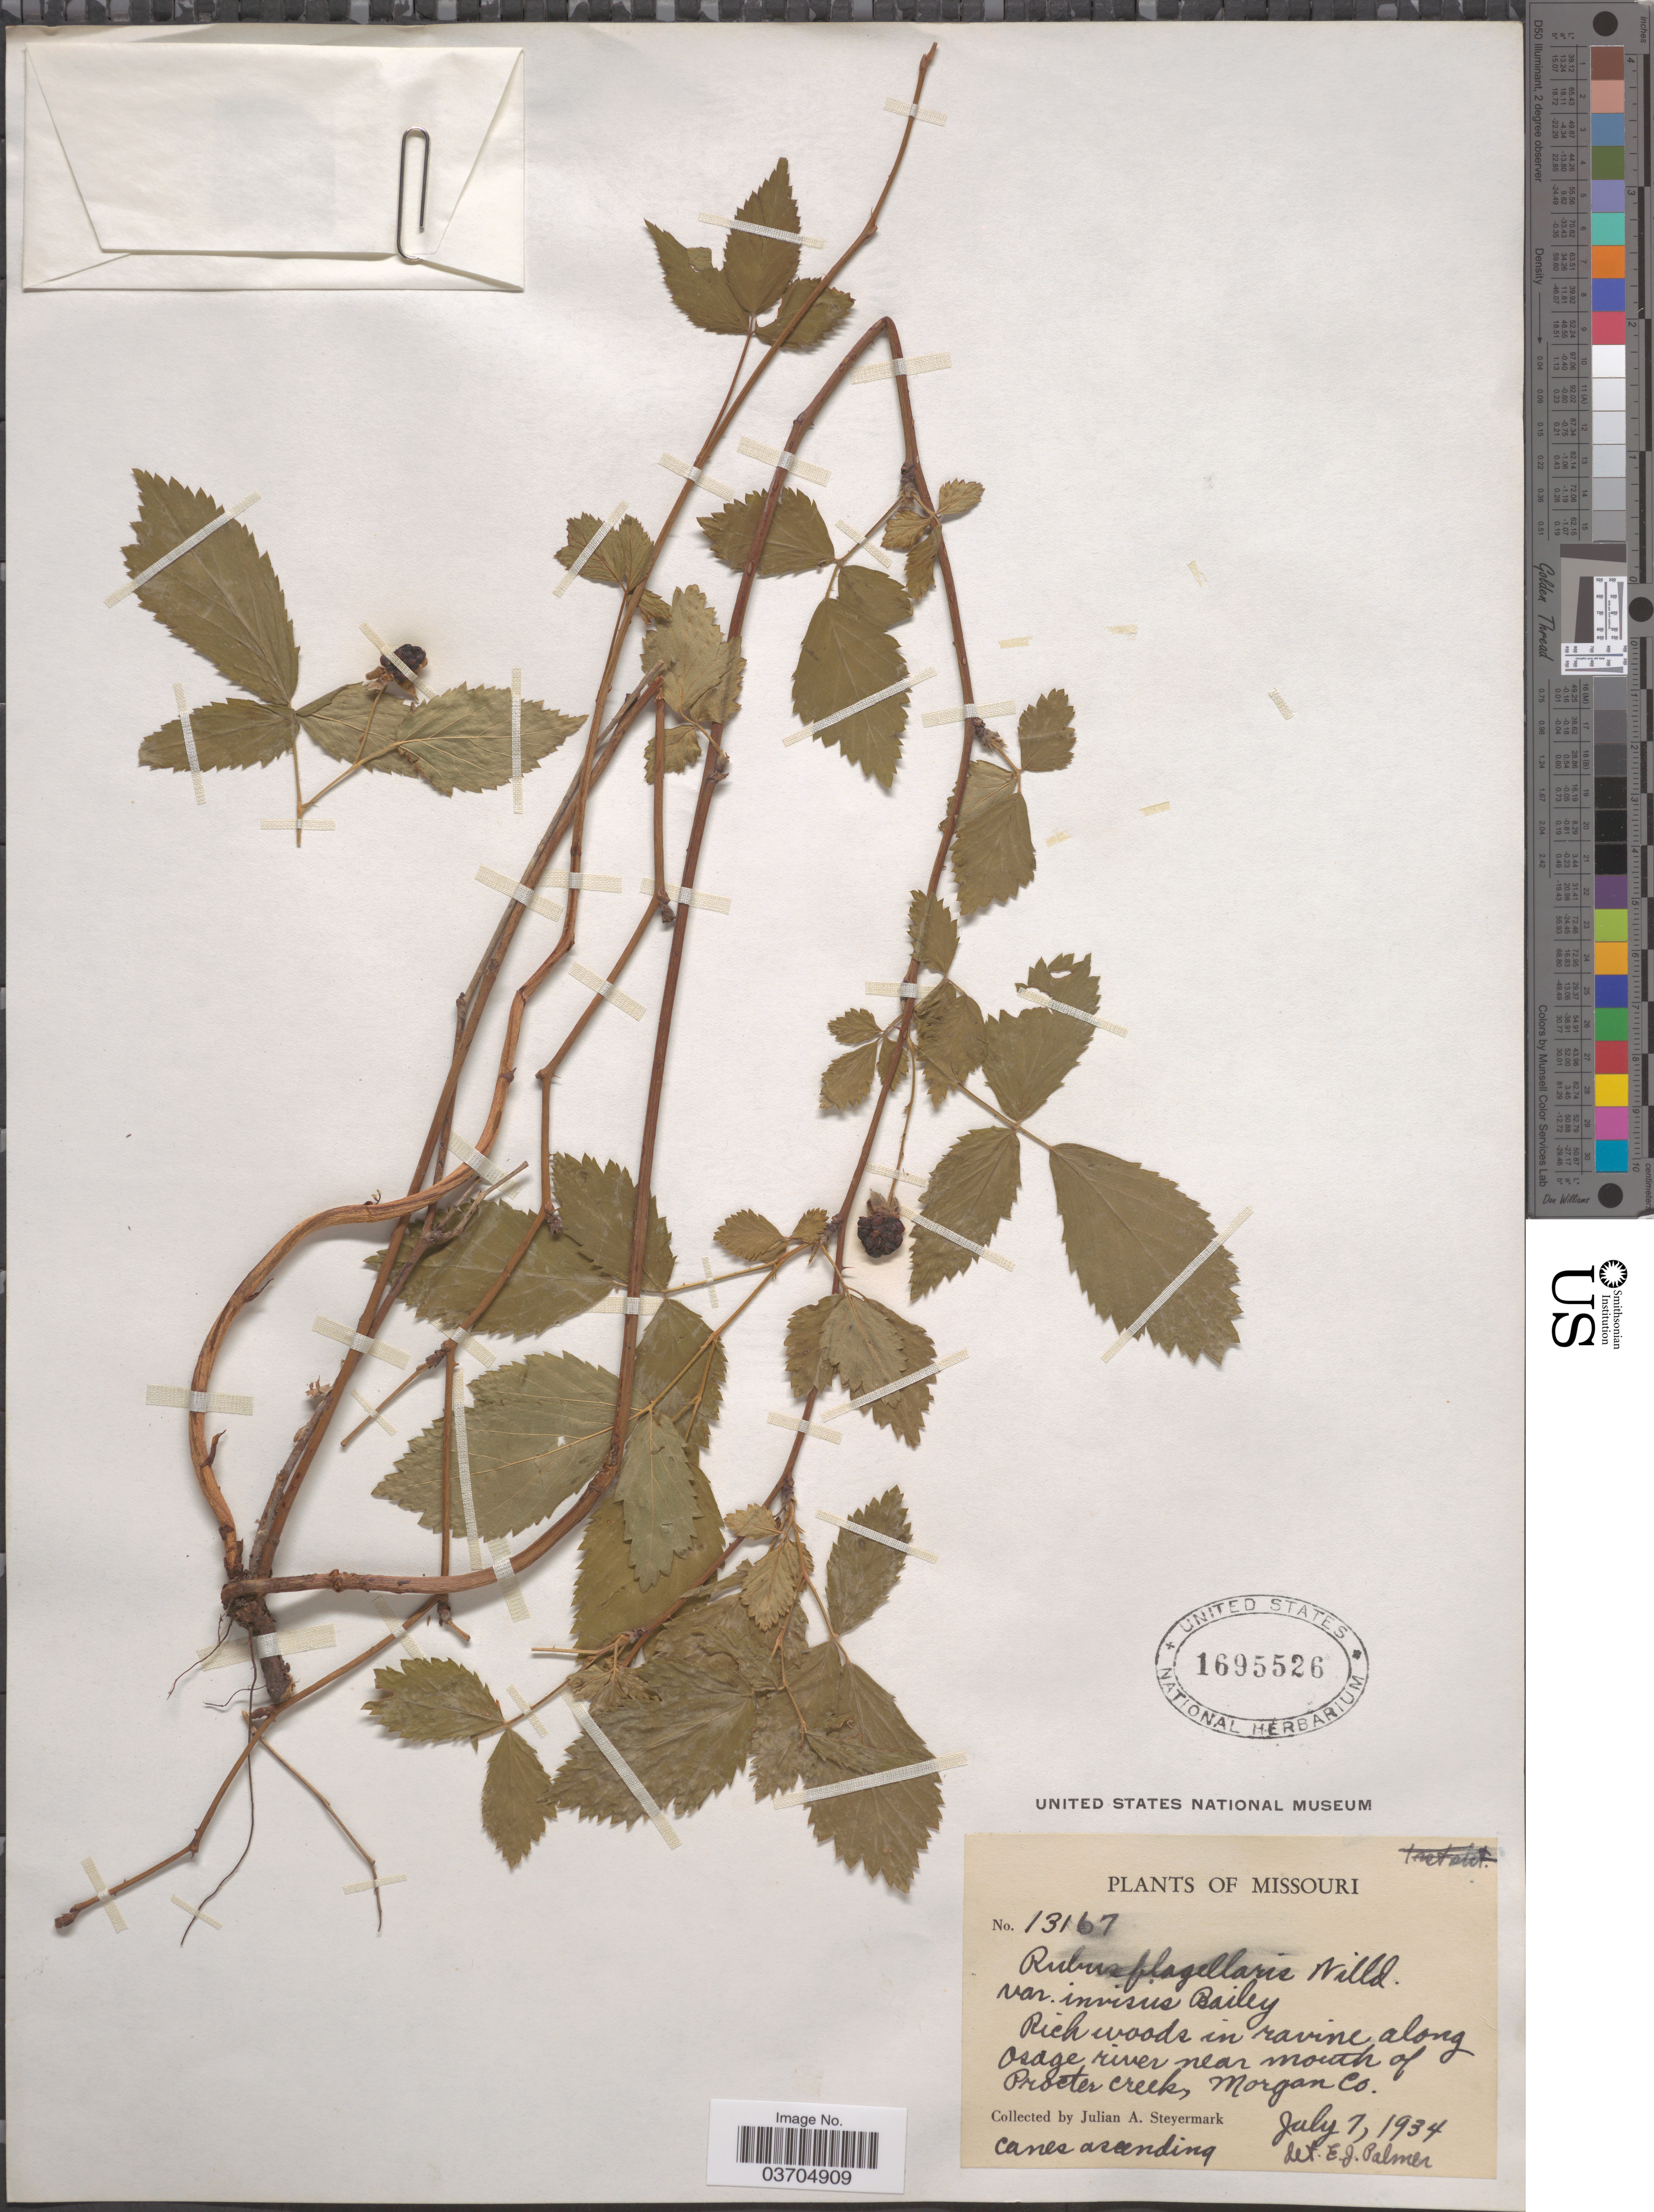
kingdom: Plantae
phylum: Tracheophyta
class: Magnoliopsida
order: Rosales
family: Rosaceae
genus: Rubus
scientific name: Rubus flagellaris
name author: Willd.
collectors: J. Steyermark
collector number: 13167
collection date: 1934-07-07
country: United States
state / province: Missouri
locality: Along Osage river near mouth of Procter Creek, Morgan Co.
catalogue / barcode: US 1695526